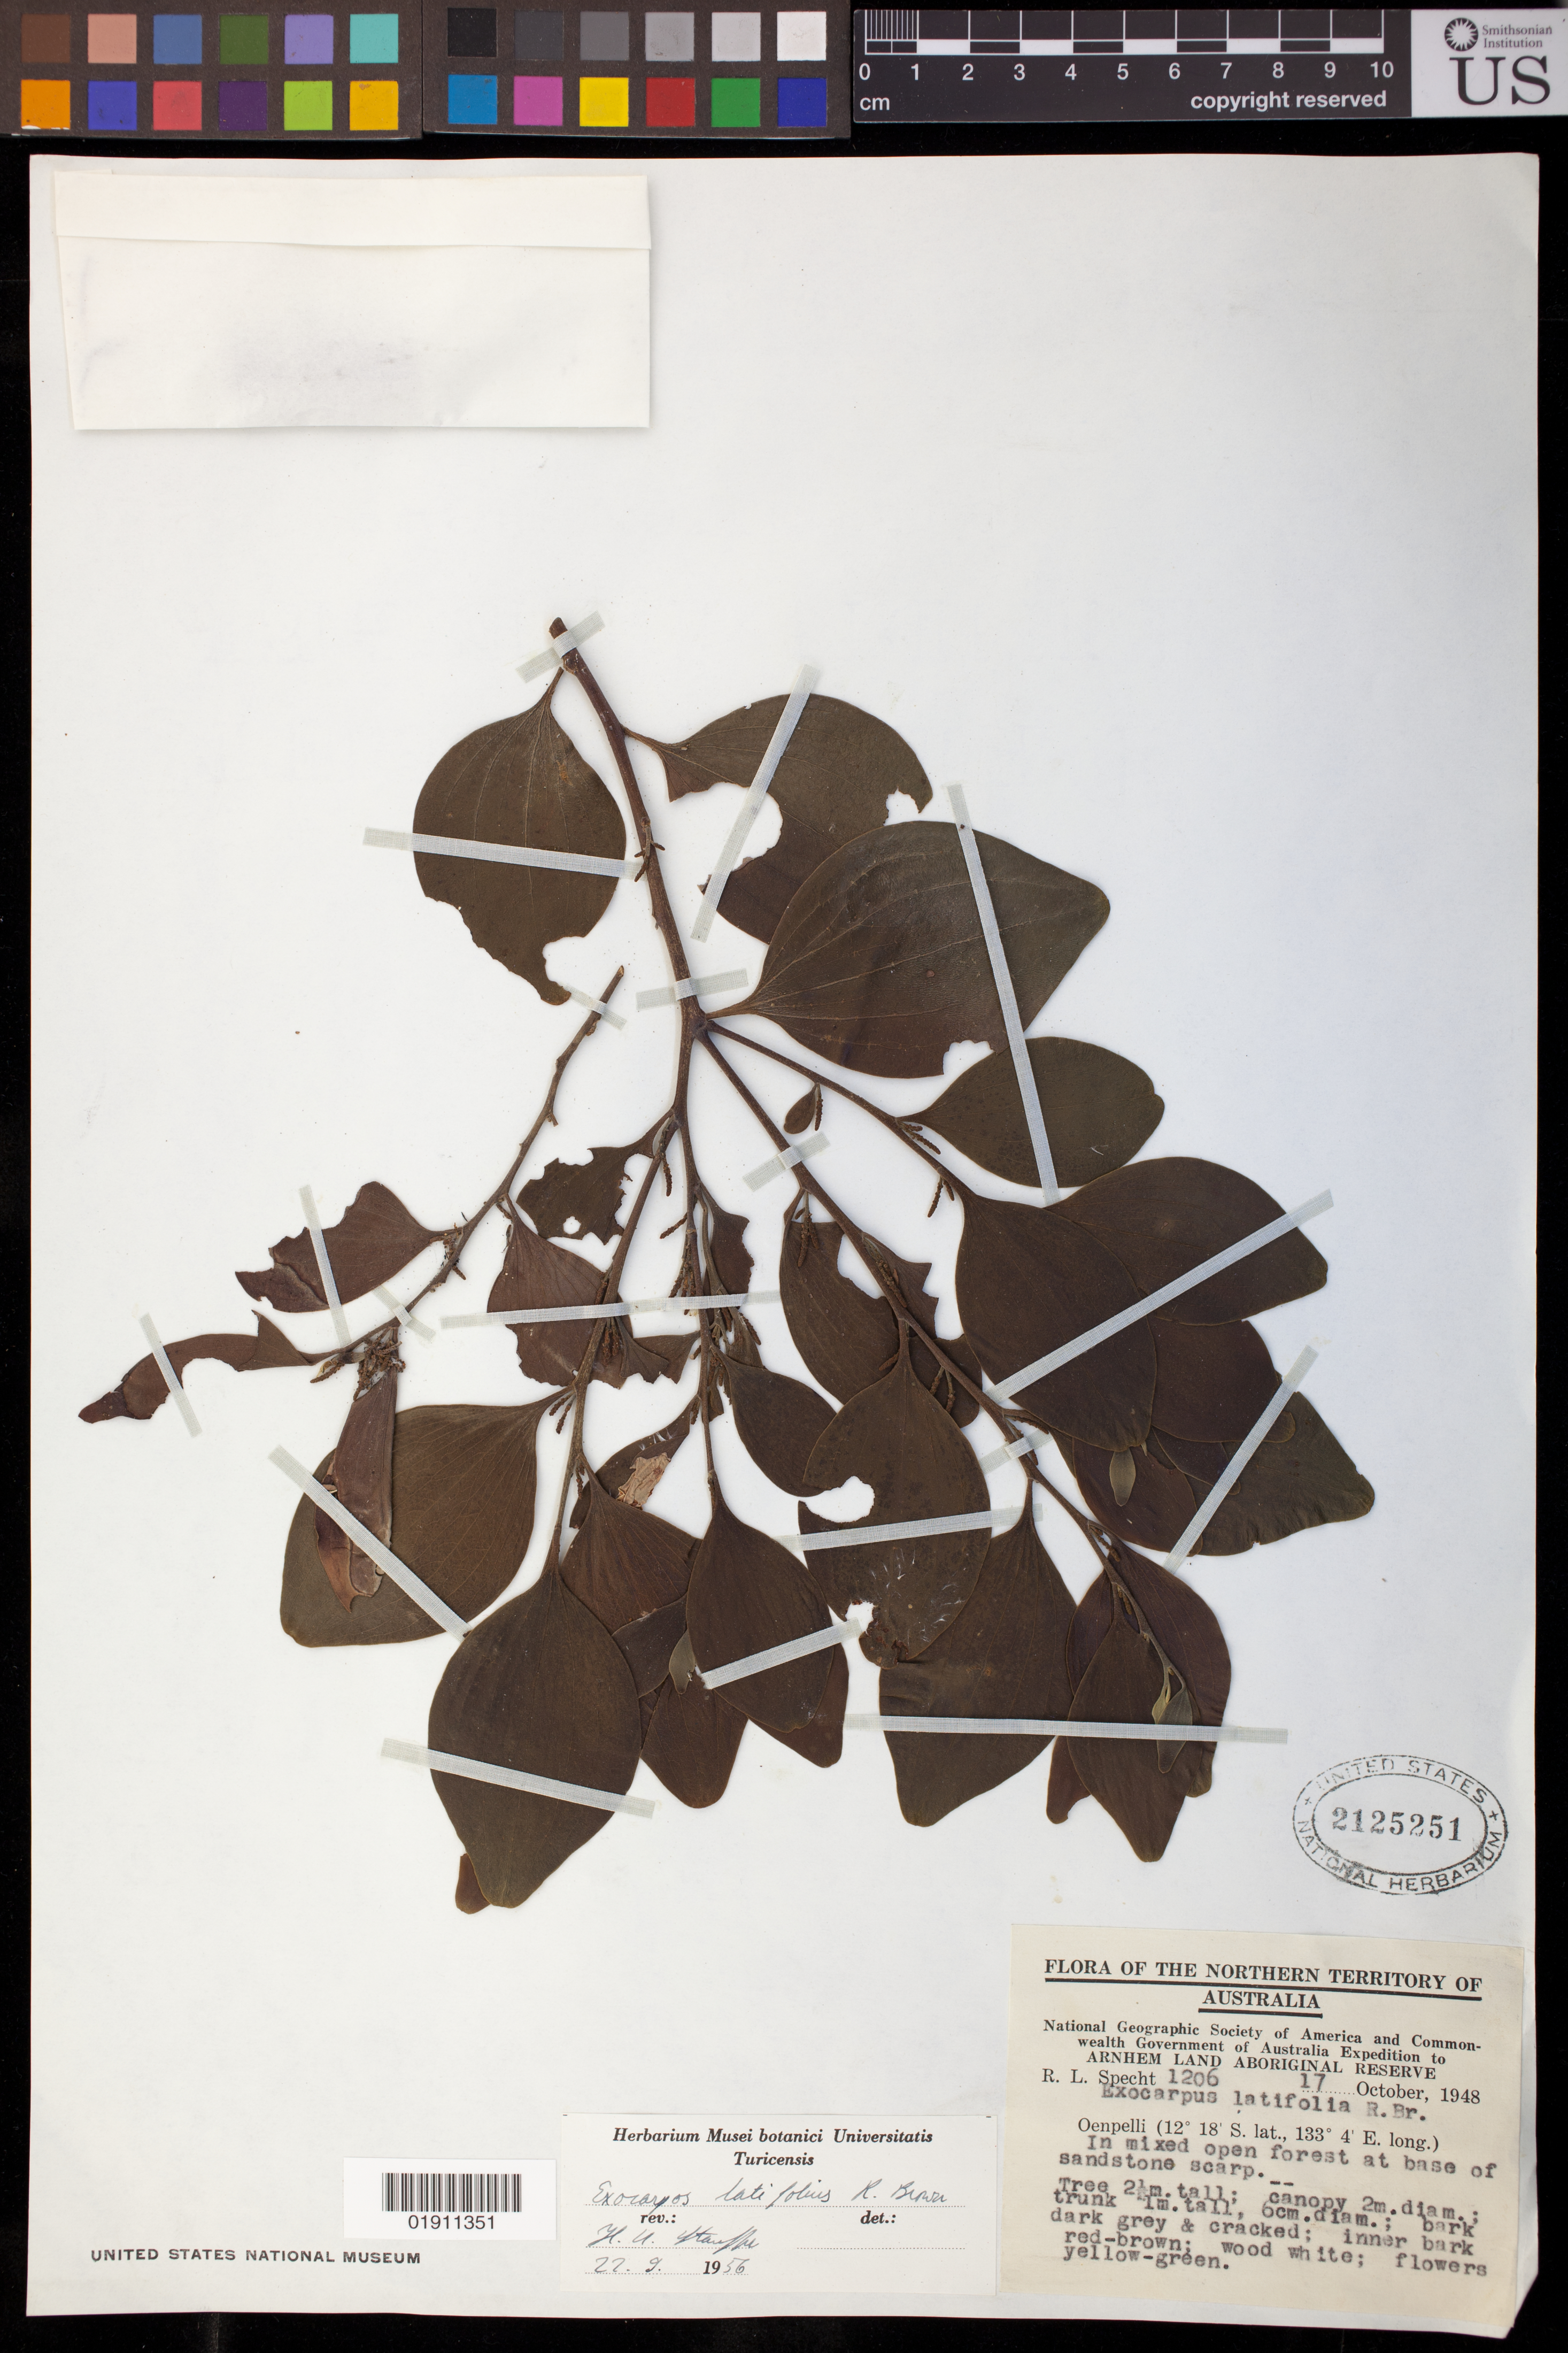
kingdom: Plantae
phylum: Tracheophyta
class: Magnoliopsida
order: Santalales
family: Santalaceae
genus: Exocarpos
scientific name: Exocarpos latifolius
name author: R. Br.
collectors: R. L. Specht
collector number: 1206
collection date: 1948-10-17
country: Australia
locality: Oenpelli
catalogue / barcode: US 2125251